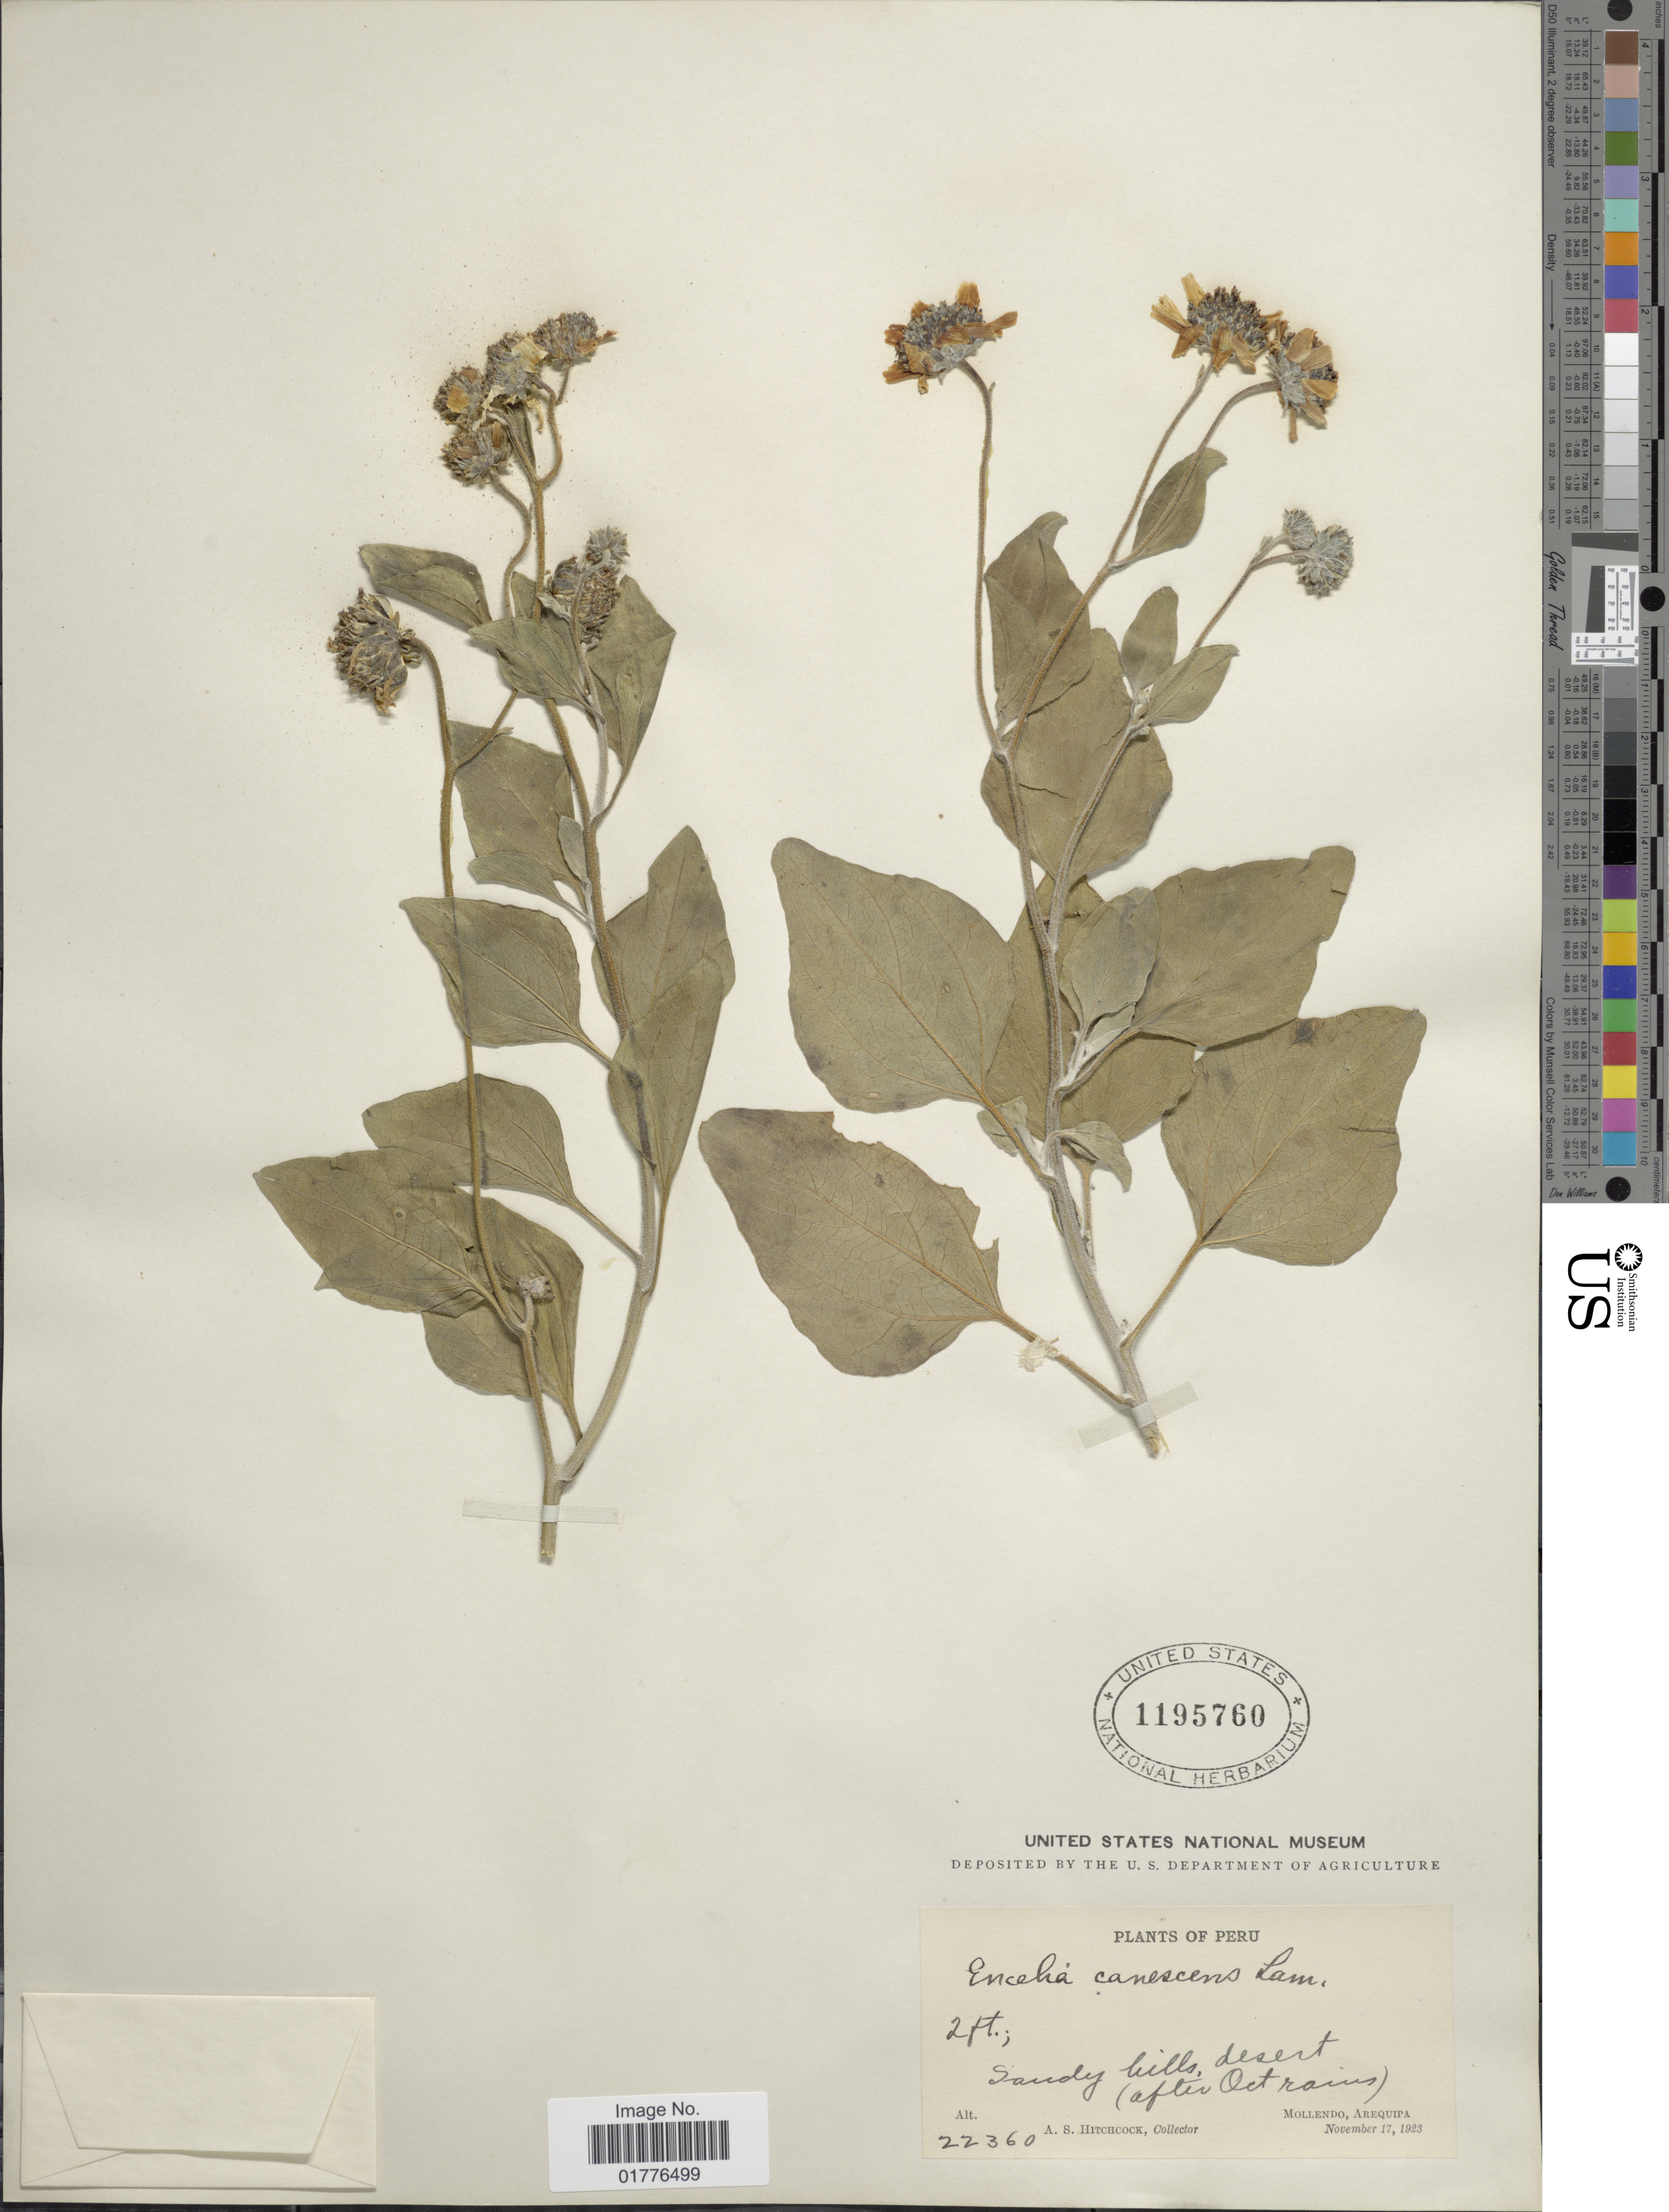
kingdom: Plantae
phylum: Tracheophyta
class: Magnoliopsida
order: Asterales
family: Asteraceae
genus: Encelia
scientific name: Encelia canescens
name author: Lam.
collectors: A. S. Hitchcock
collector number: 22360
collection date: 1923-11-17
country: Peru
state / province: Arequipa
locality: Mollendo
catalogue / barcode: US 1195760